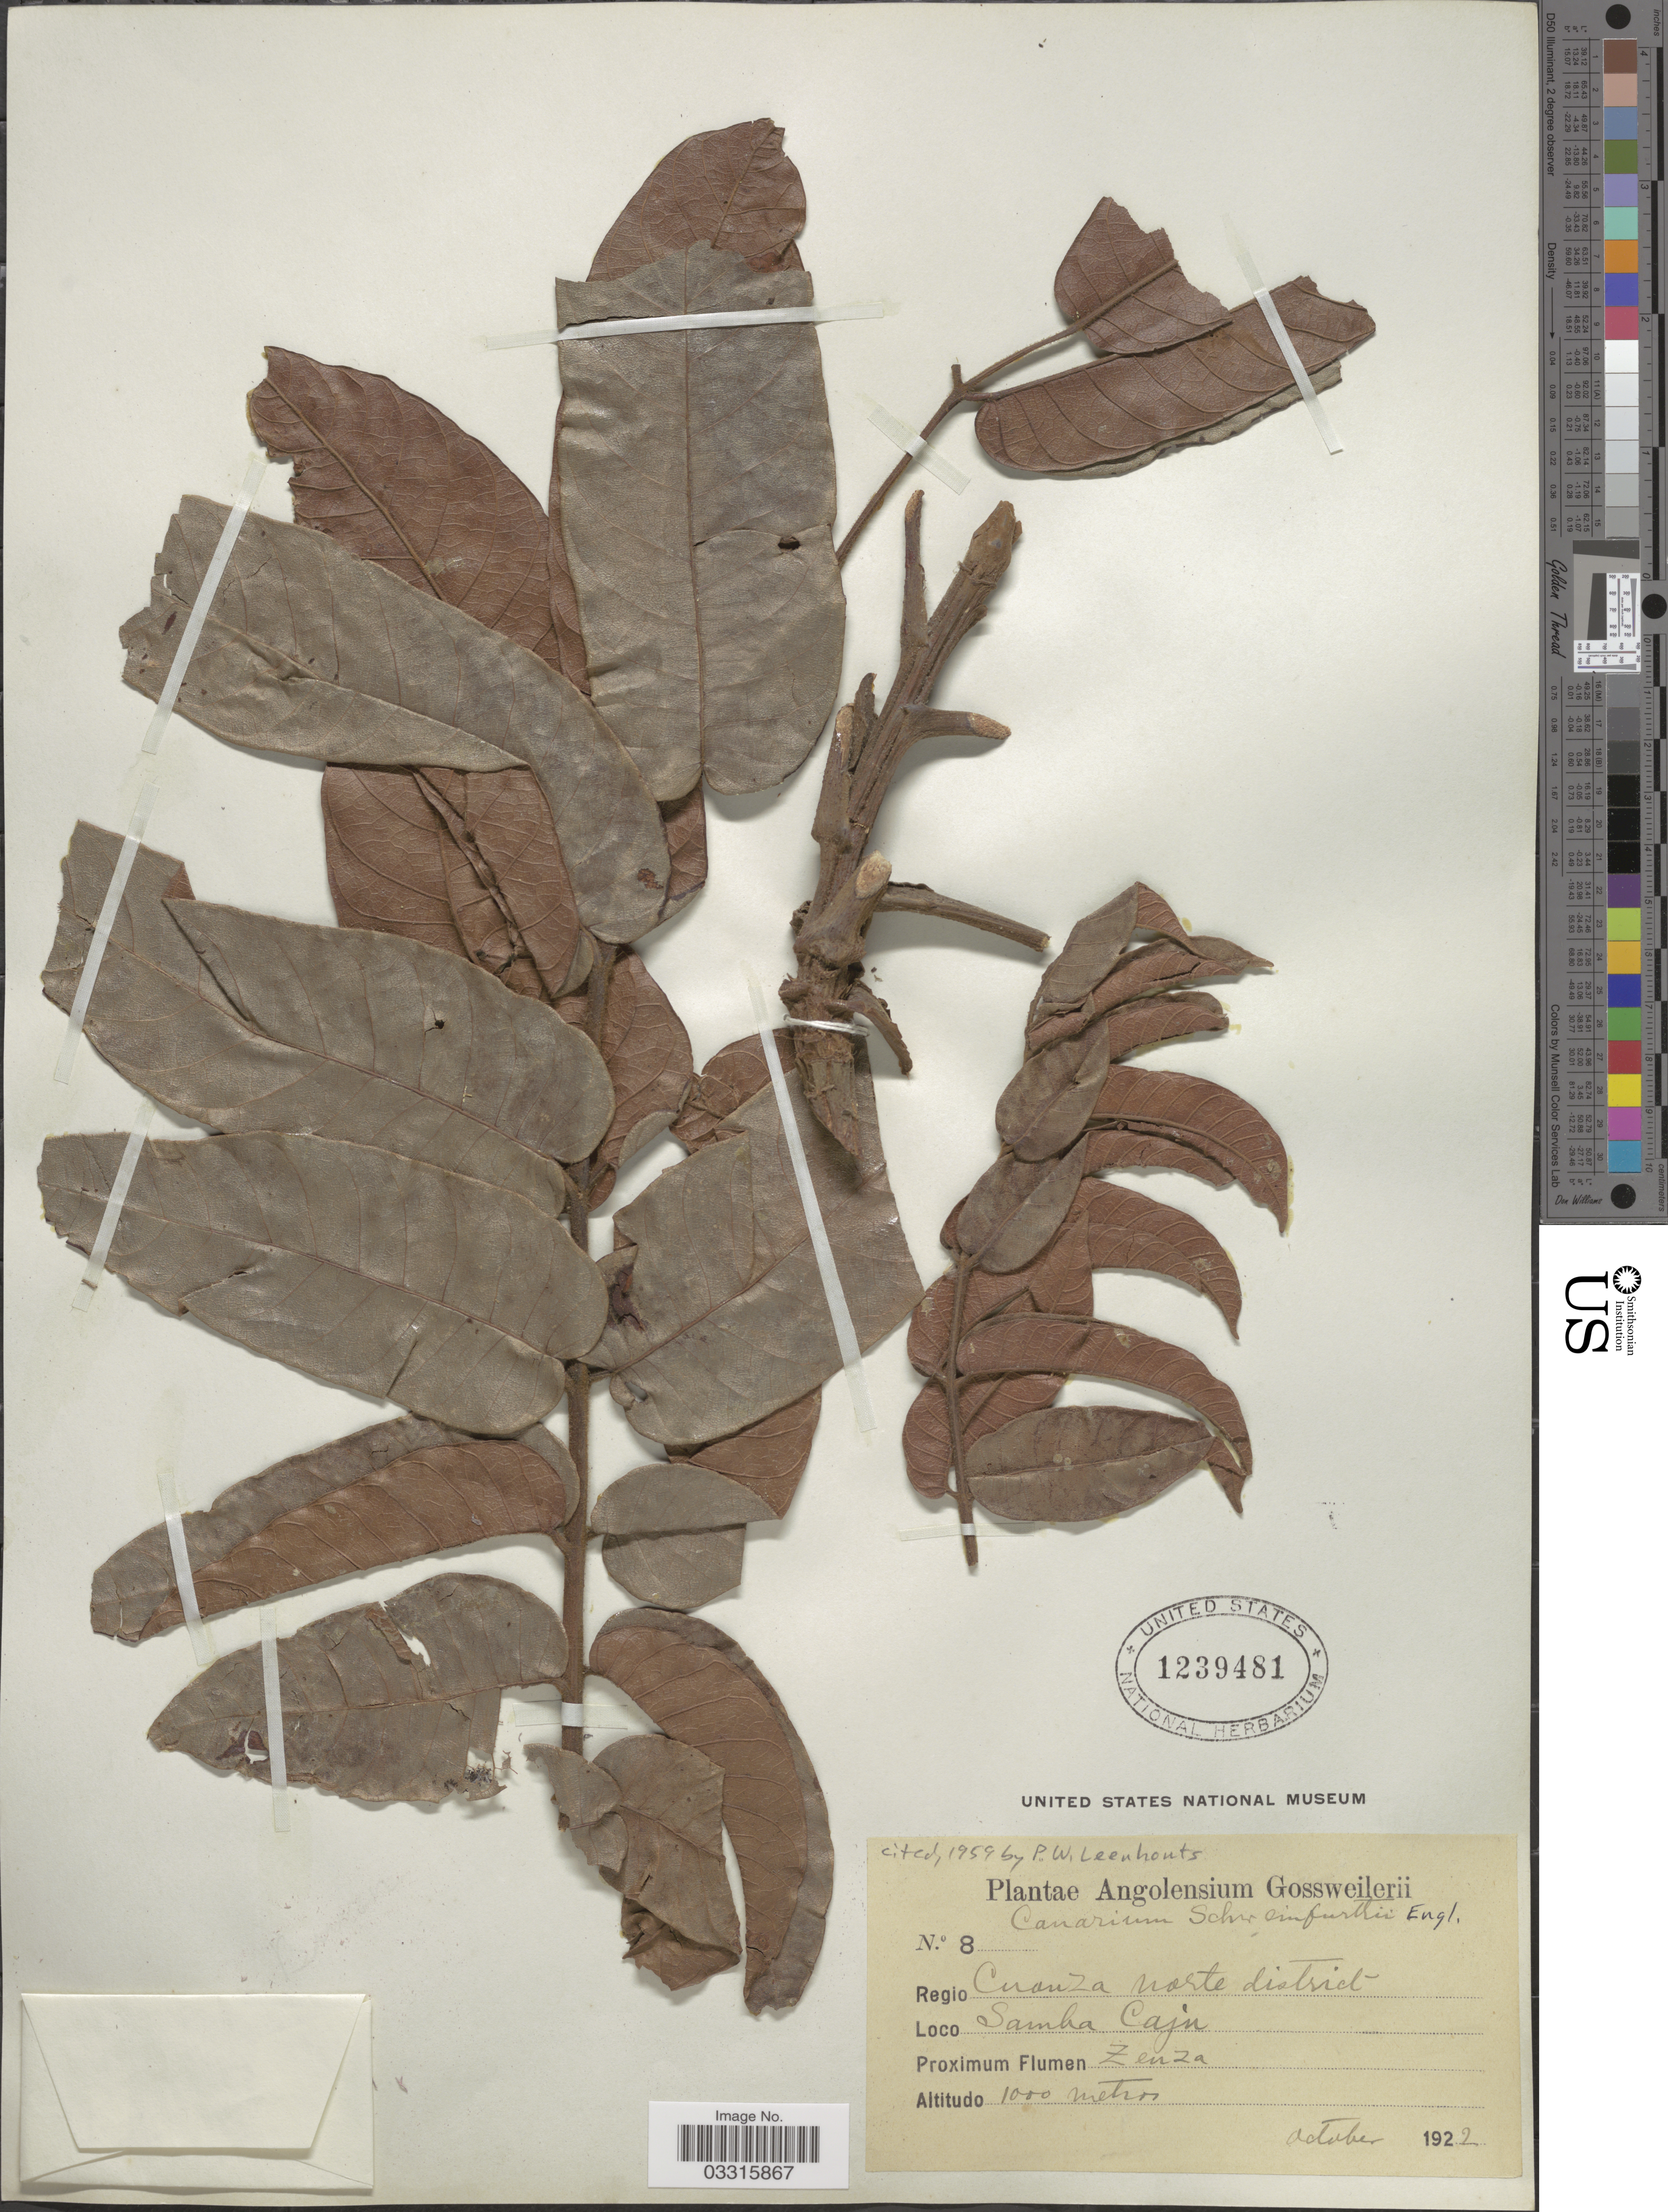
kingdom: Plantae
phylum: Tracheophyta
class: Magnoliopsida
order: Sapindales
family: Burseraceae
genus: Canarium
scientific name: Canarium schweinfurthii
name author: Engl.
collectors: -. Gossweiler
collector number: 8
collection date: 1922-10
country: Angola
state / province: Cuanza Norte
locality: Angolensium. Regio Cuanza Norte district. Samba Cajn. Proximum Flumen Zenza.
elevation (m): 1000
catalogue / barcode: US 1239481